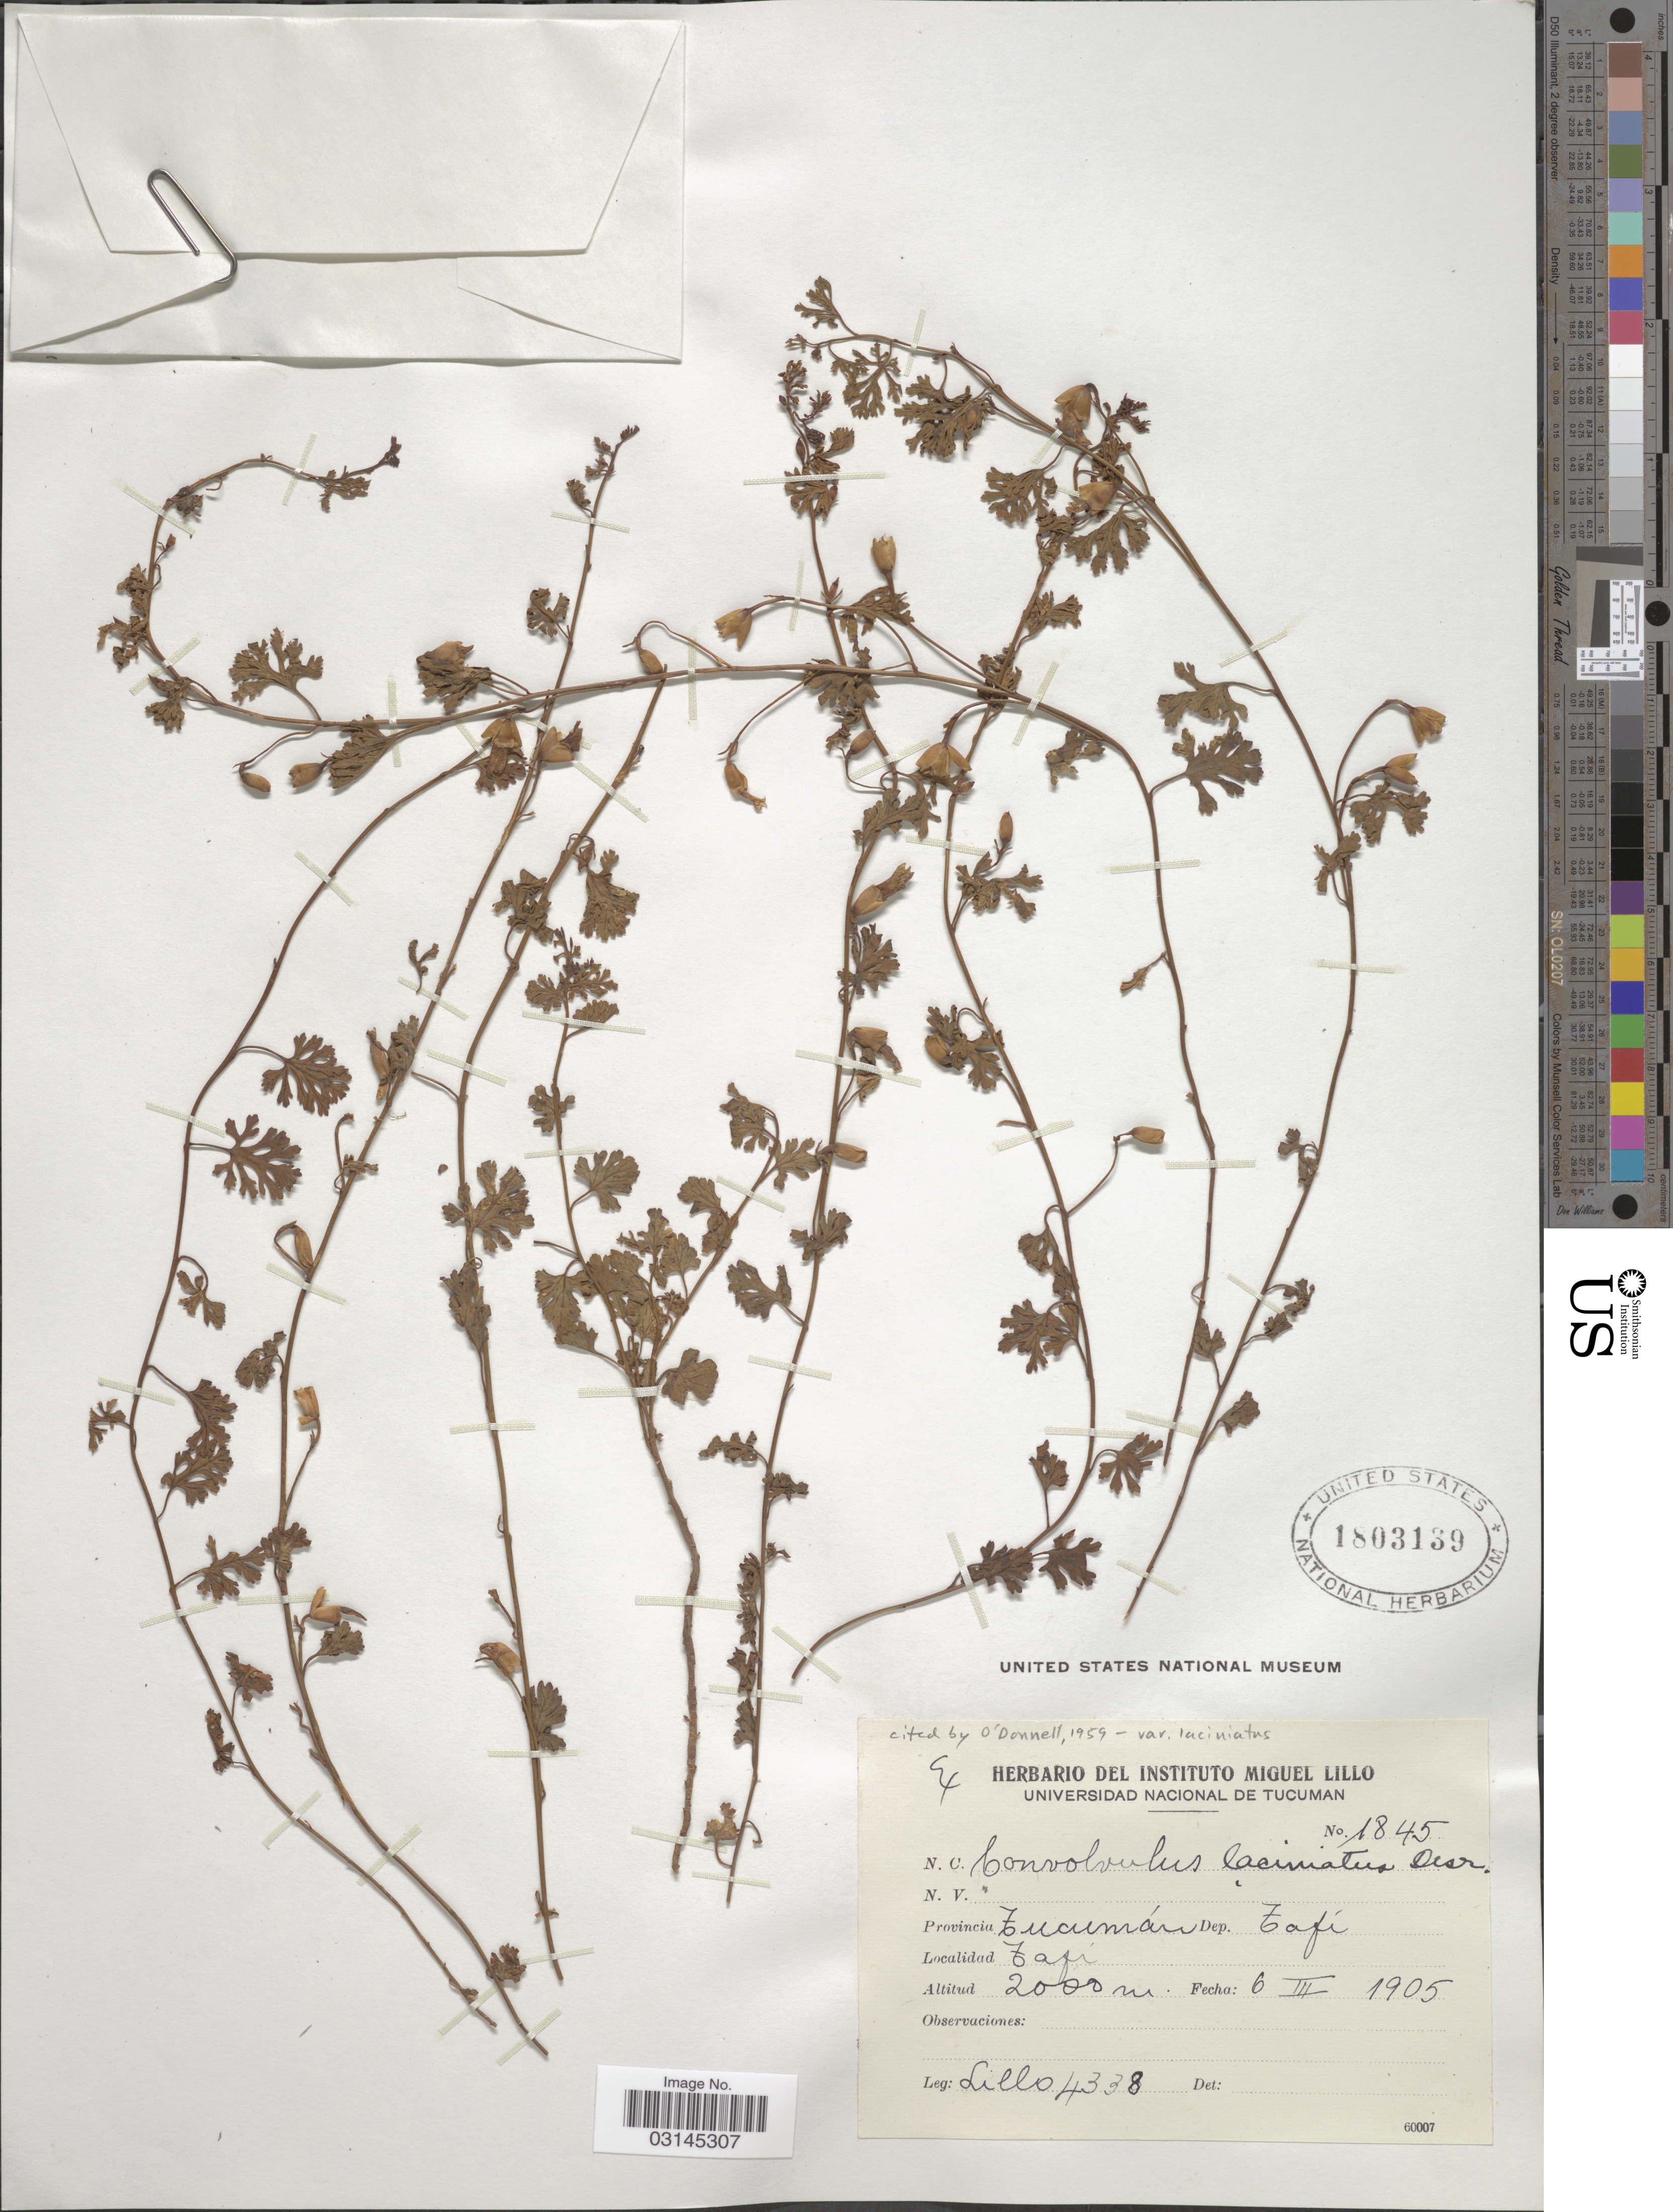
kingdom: Plantae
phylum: Tracheophyta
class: Magnoliopsida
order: Solanales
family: Convolvulaceae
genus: Convolvulus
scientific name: Convolvulus laciniatus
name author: Desr.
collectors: -. Lillo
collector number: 4338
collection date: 1905-03-06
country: Argentina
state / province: Tucuman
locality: Dep. Tafi, Tafi.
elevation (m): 2000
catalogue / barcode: US 1803139